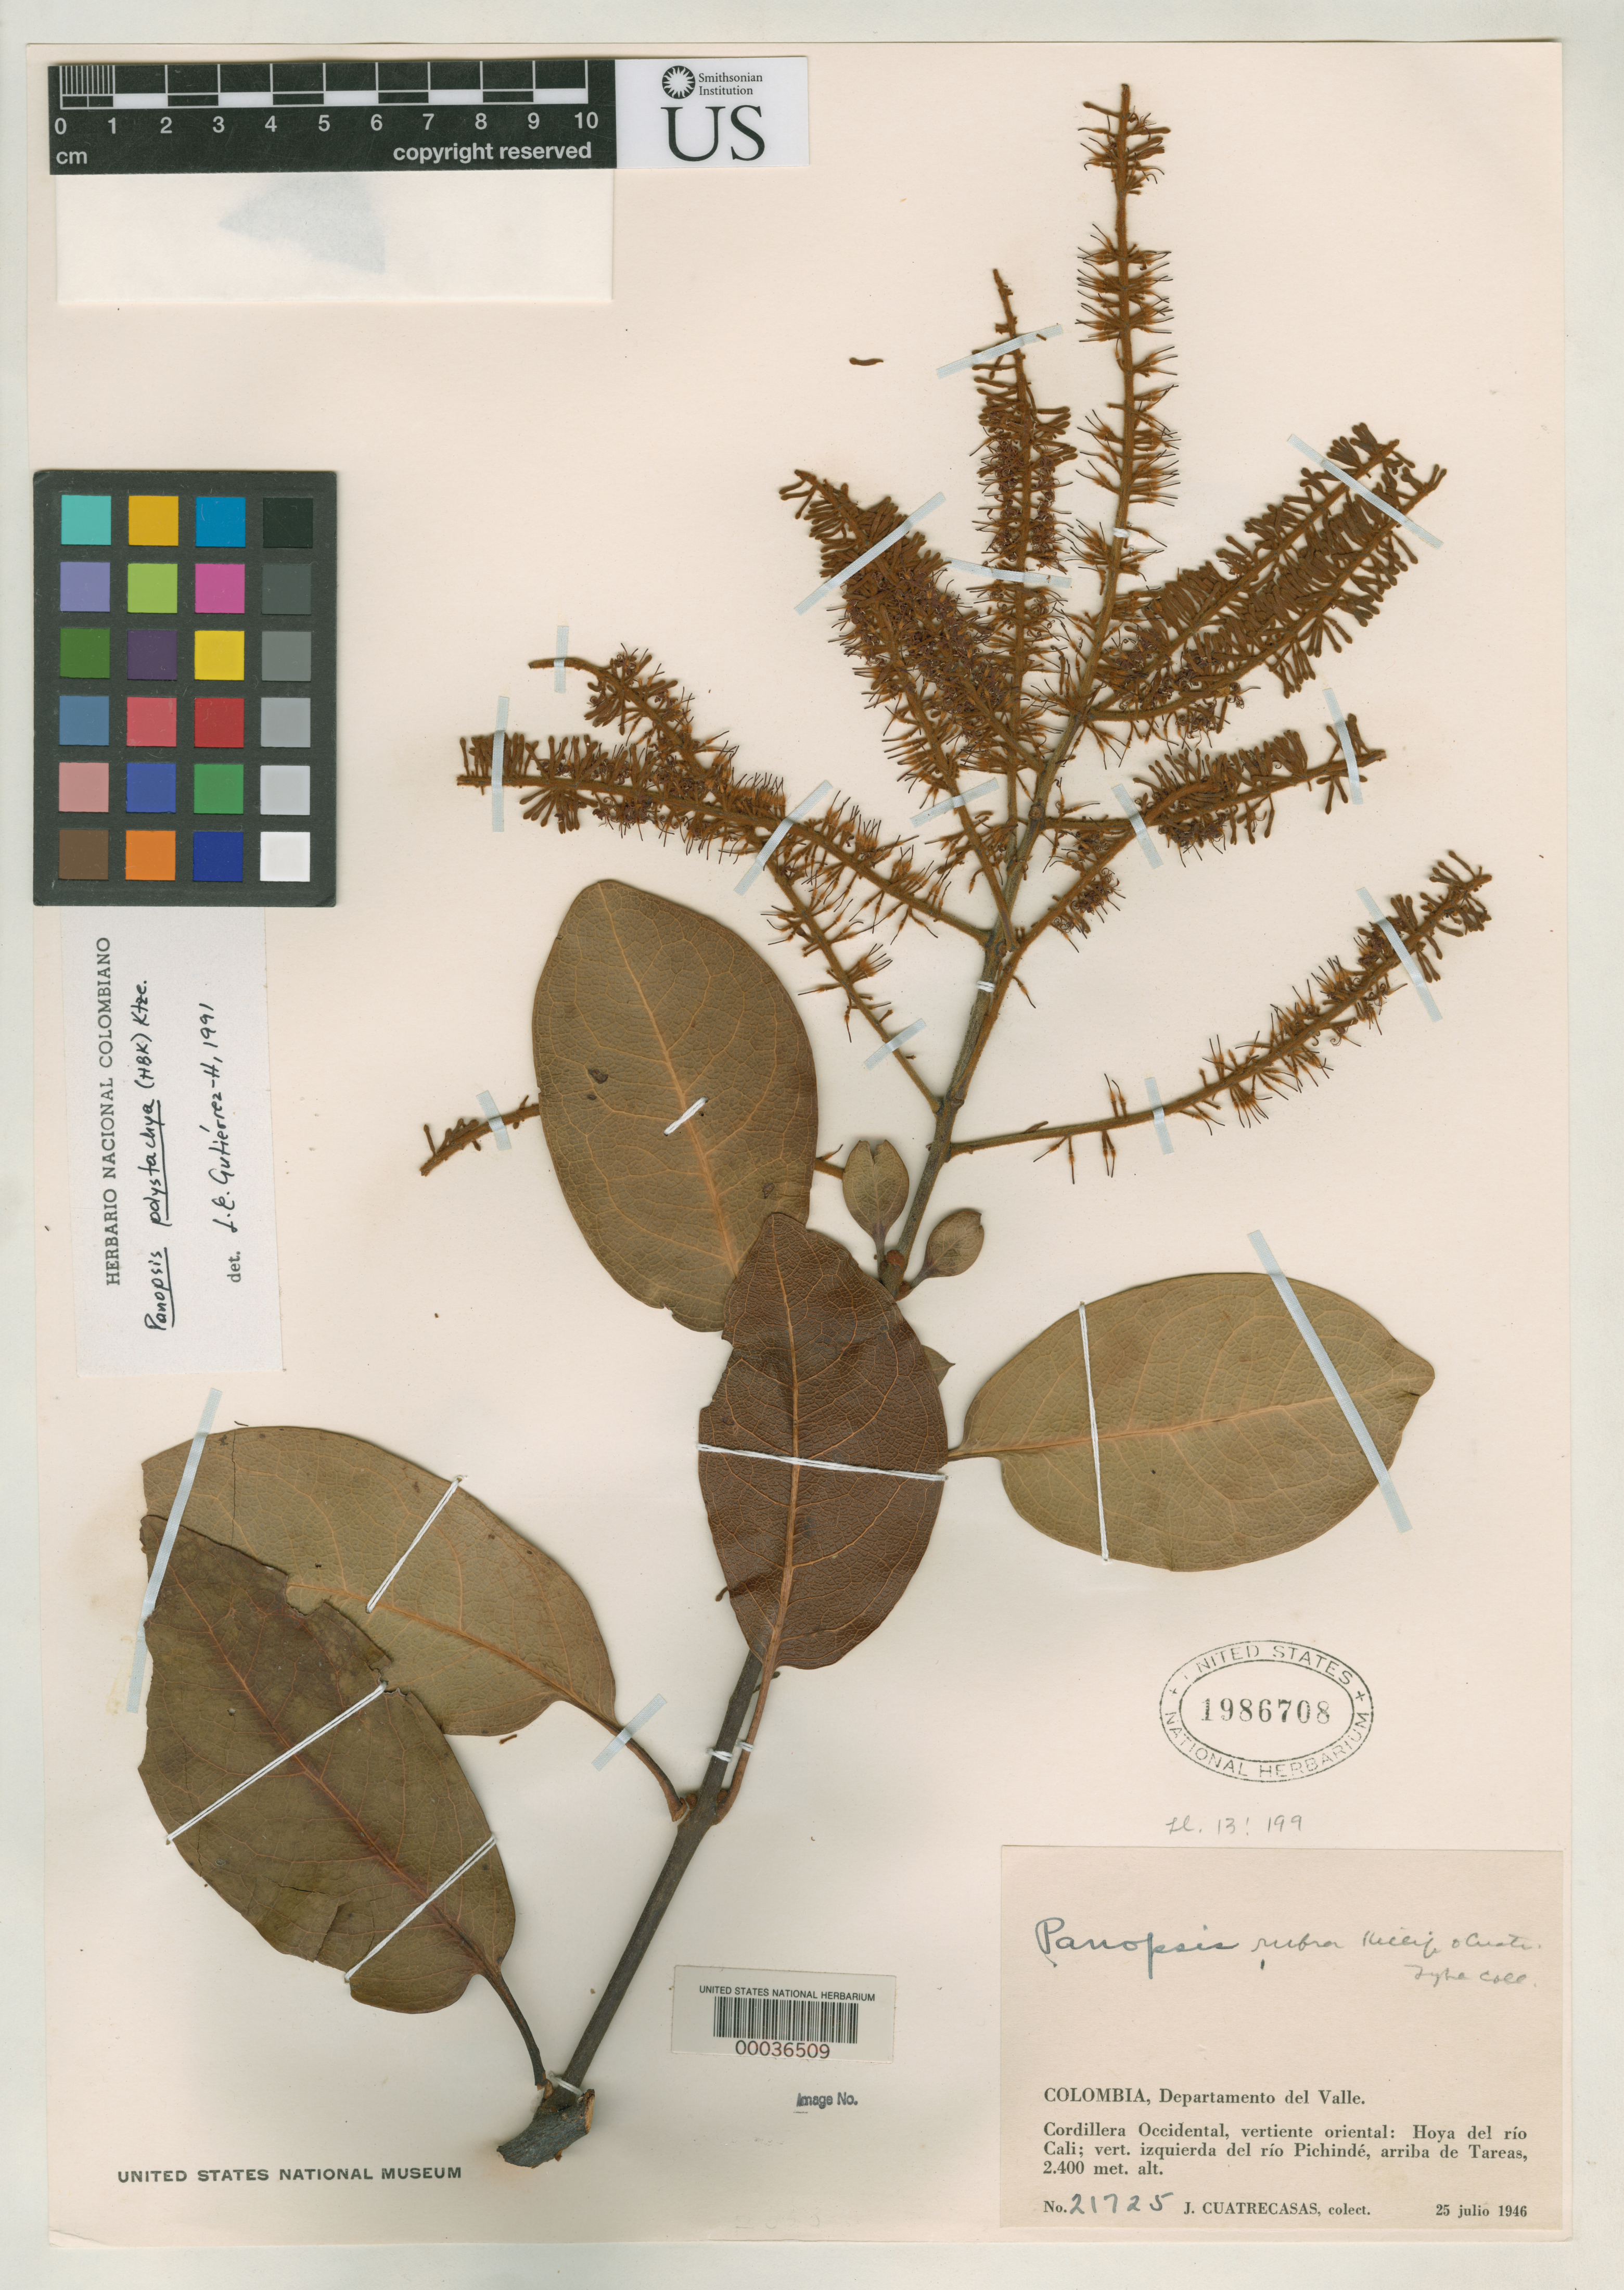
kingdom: Plantae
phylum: Tracheophyta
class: Magnoliopsida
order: Proteales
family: Proteaceae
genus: Panopsis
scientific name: Panopsis rubra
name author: Killip & Cuatrec.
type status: Isotype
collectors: J. Cuatrecasas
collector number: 21725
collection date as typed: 25 Jul 1946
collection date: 1946-07-25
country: Colombia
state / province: Valle del Cauca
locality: Cordillera Occidental, Hoya del Rio Cali.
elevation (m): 2400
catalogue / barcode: US 1986708